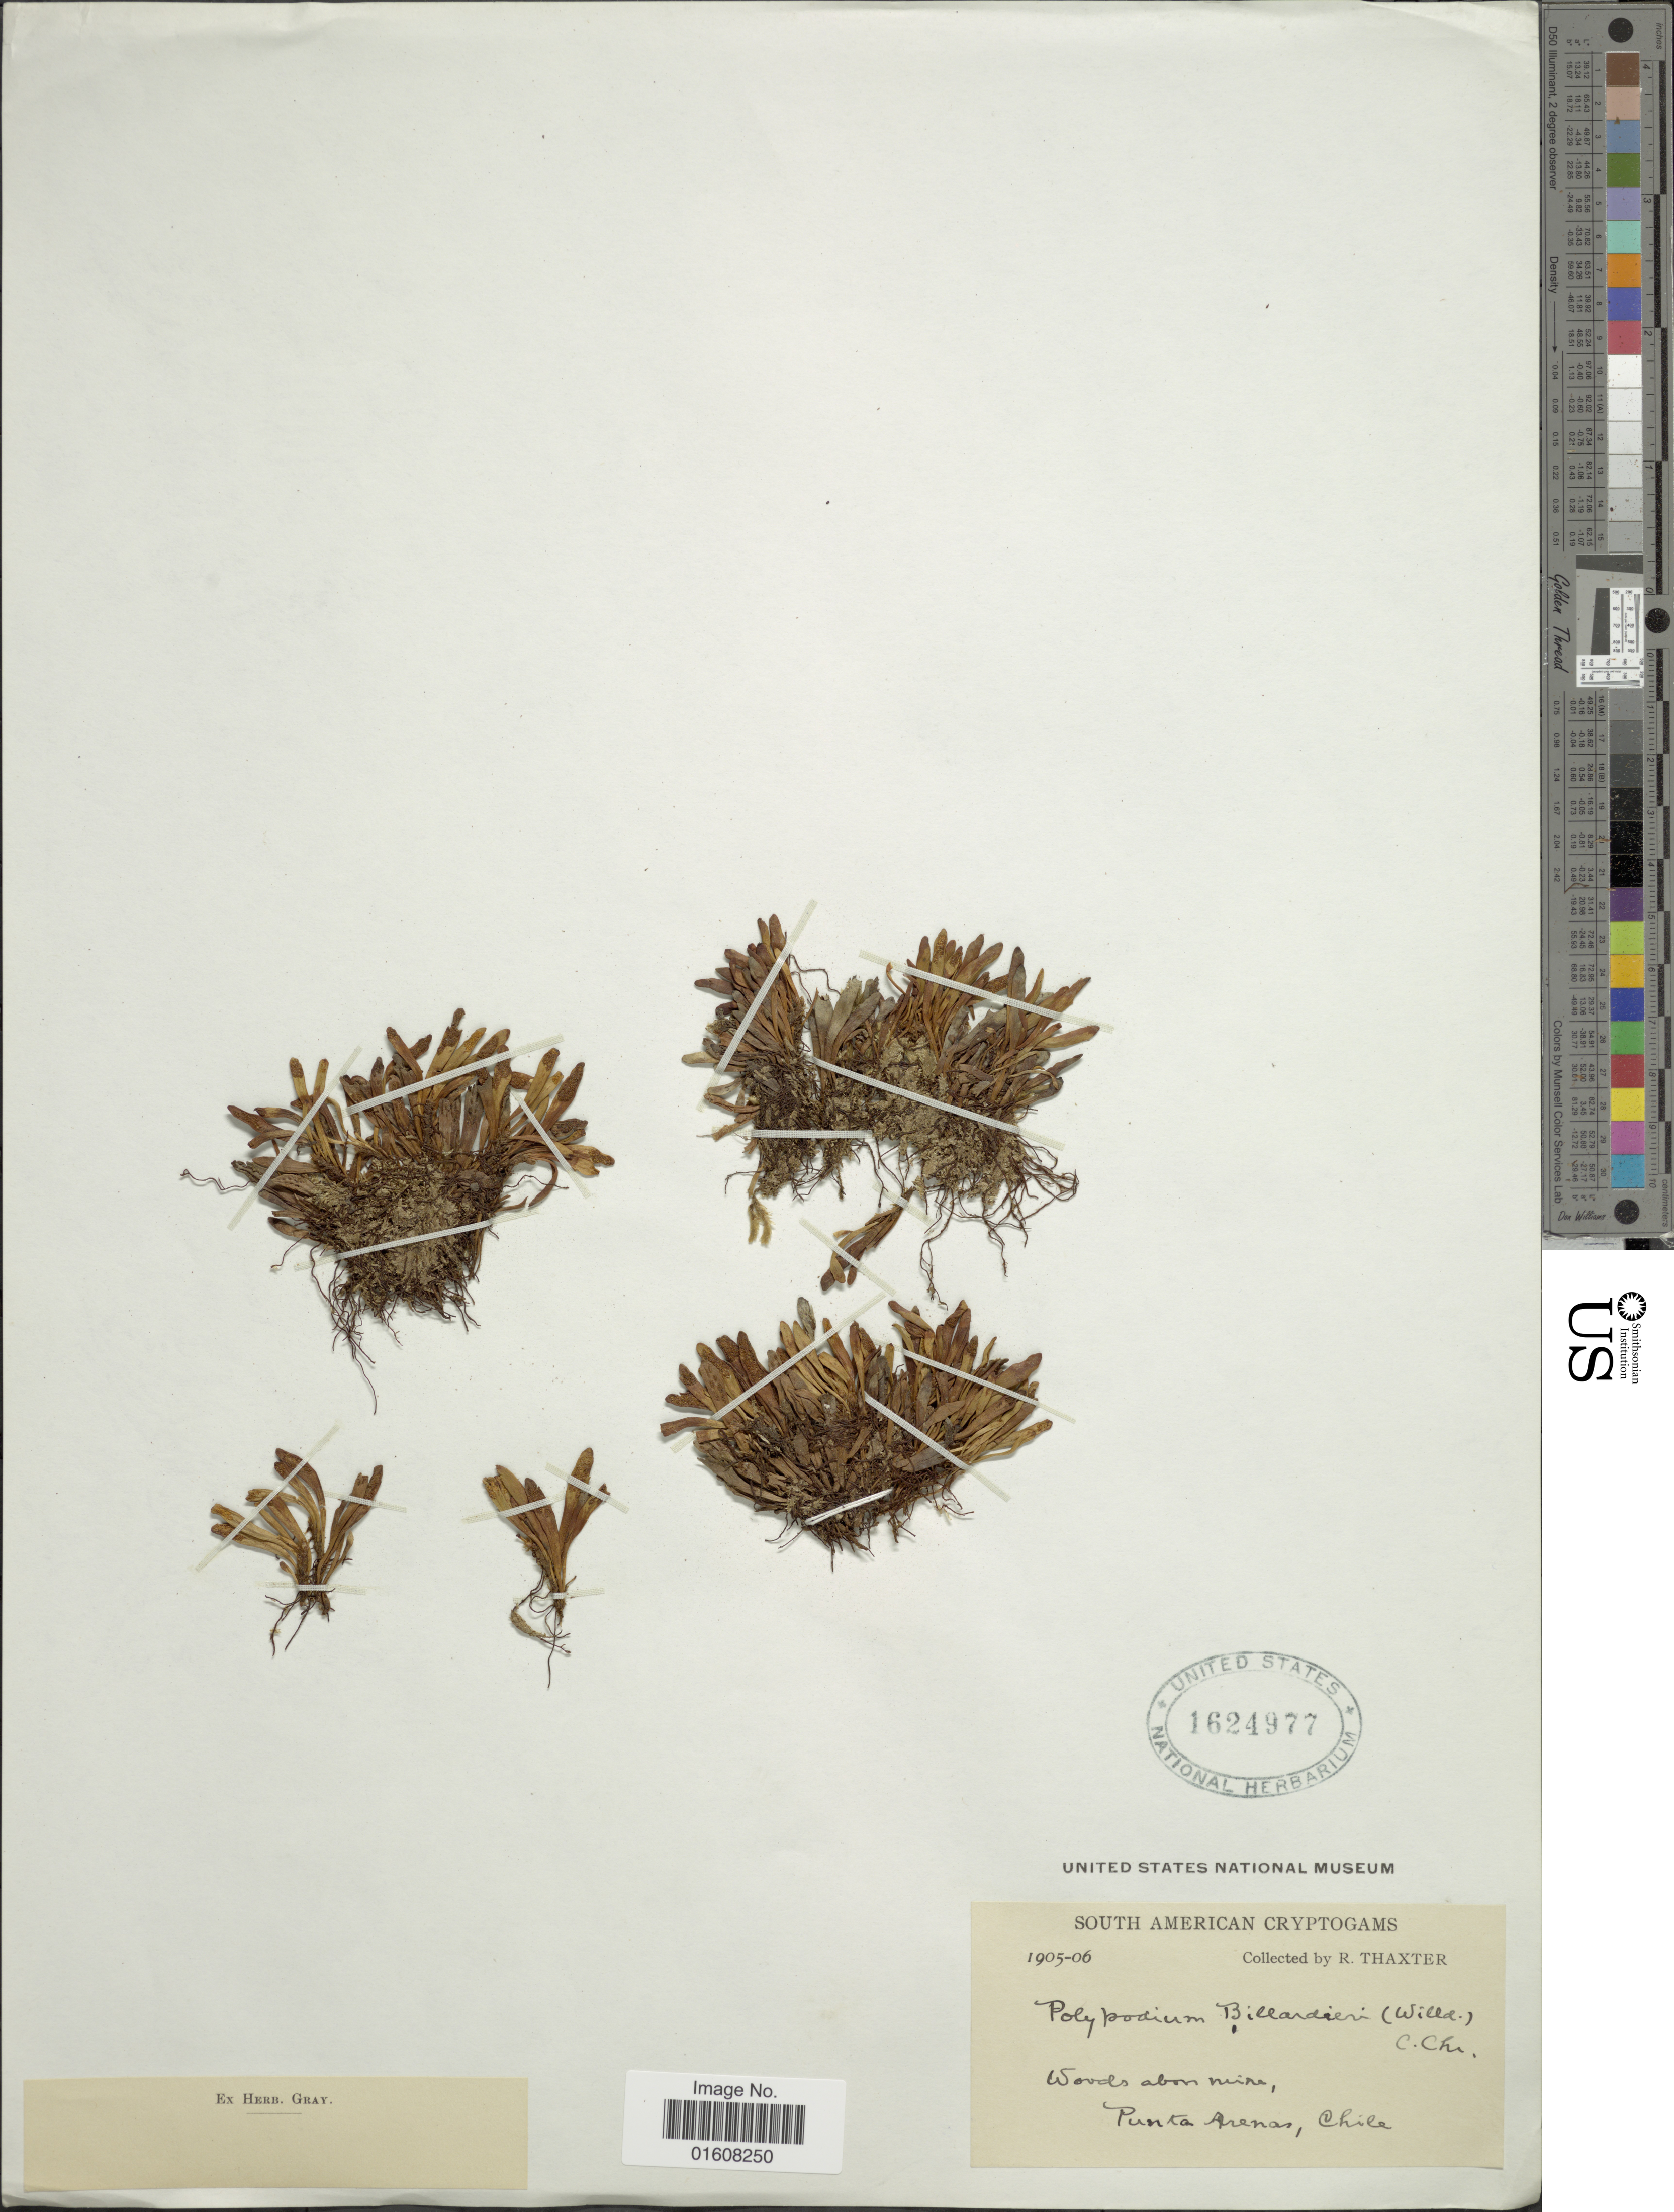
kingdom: Plantae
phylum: Tracheophyta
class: Polypodiopsida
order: Polypodiales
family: Polypodiaceae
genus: Grammitis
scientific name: Grammitis poeppigiana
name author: (Mett.) Pic. Serm.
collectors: R. Thaxter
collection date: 1905/1906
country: Chile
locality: Woods above mine, Punta Arenas.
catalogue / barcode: US 1624977